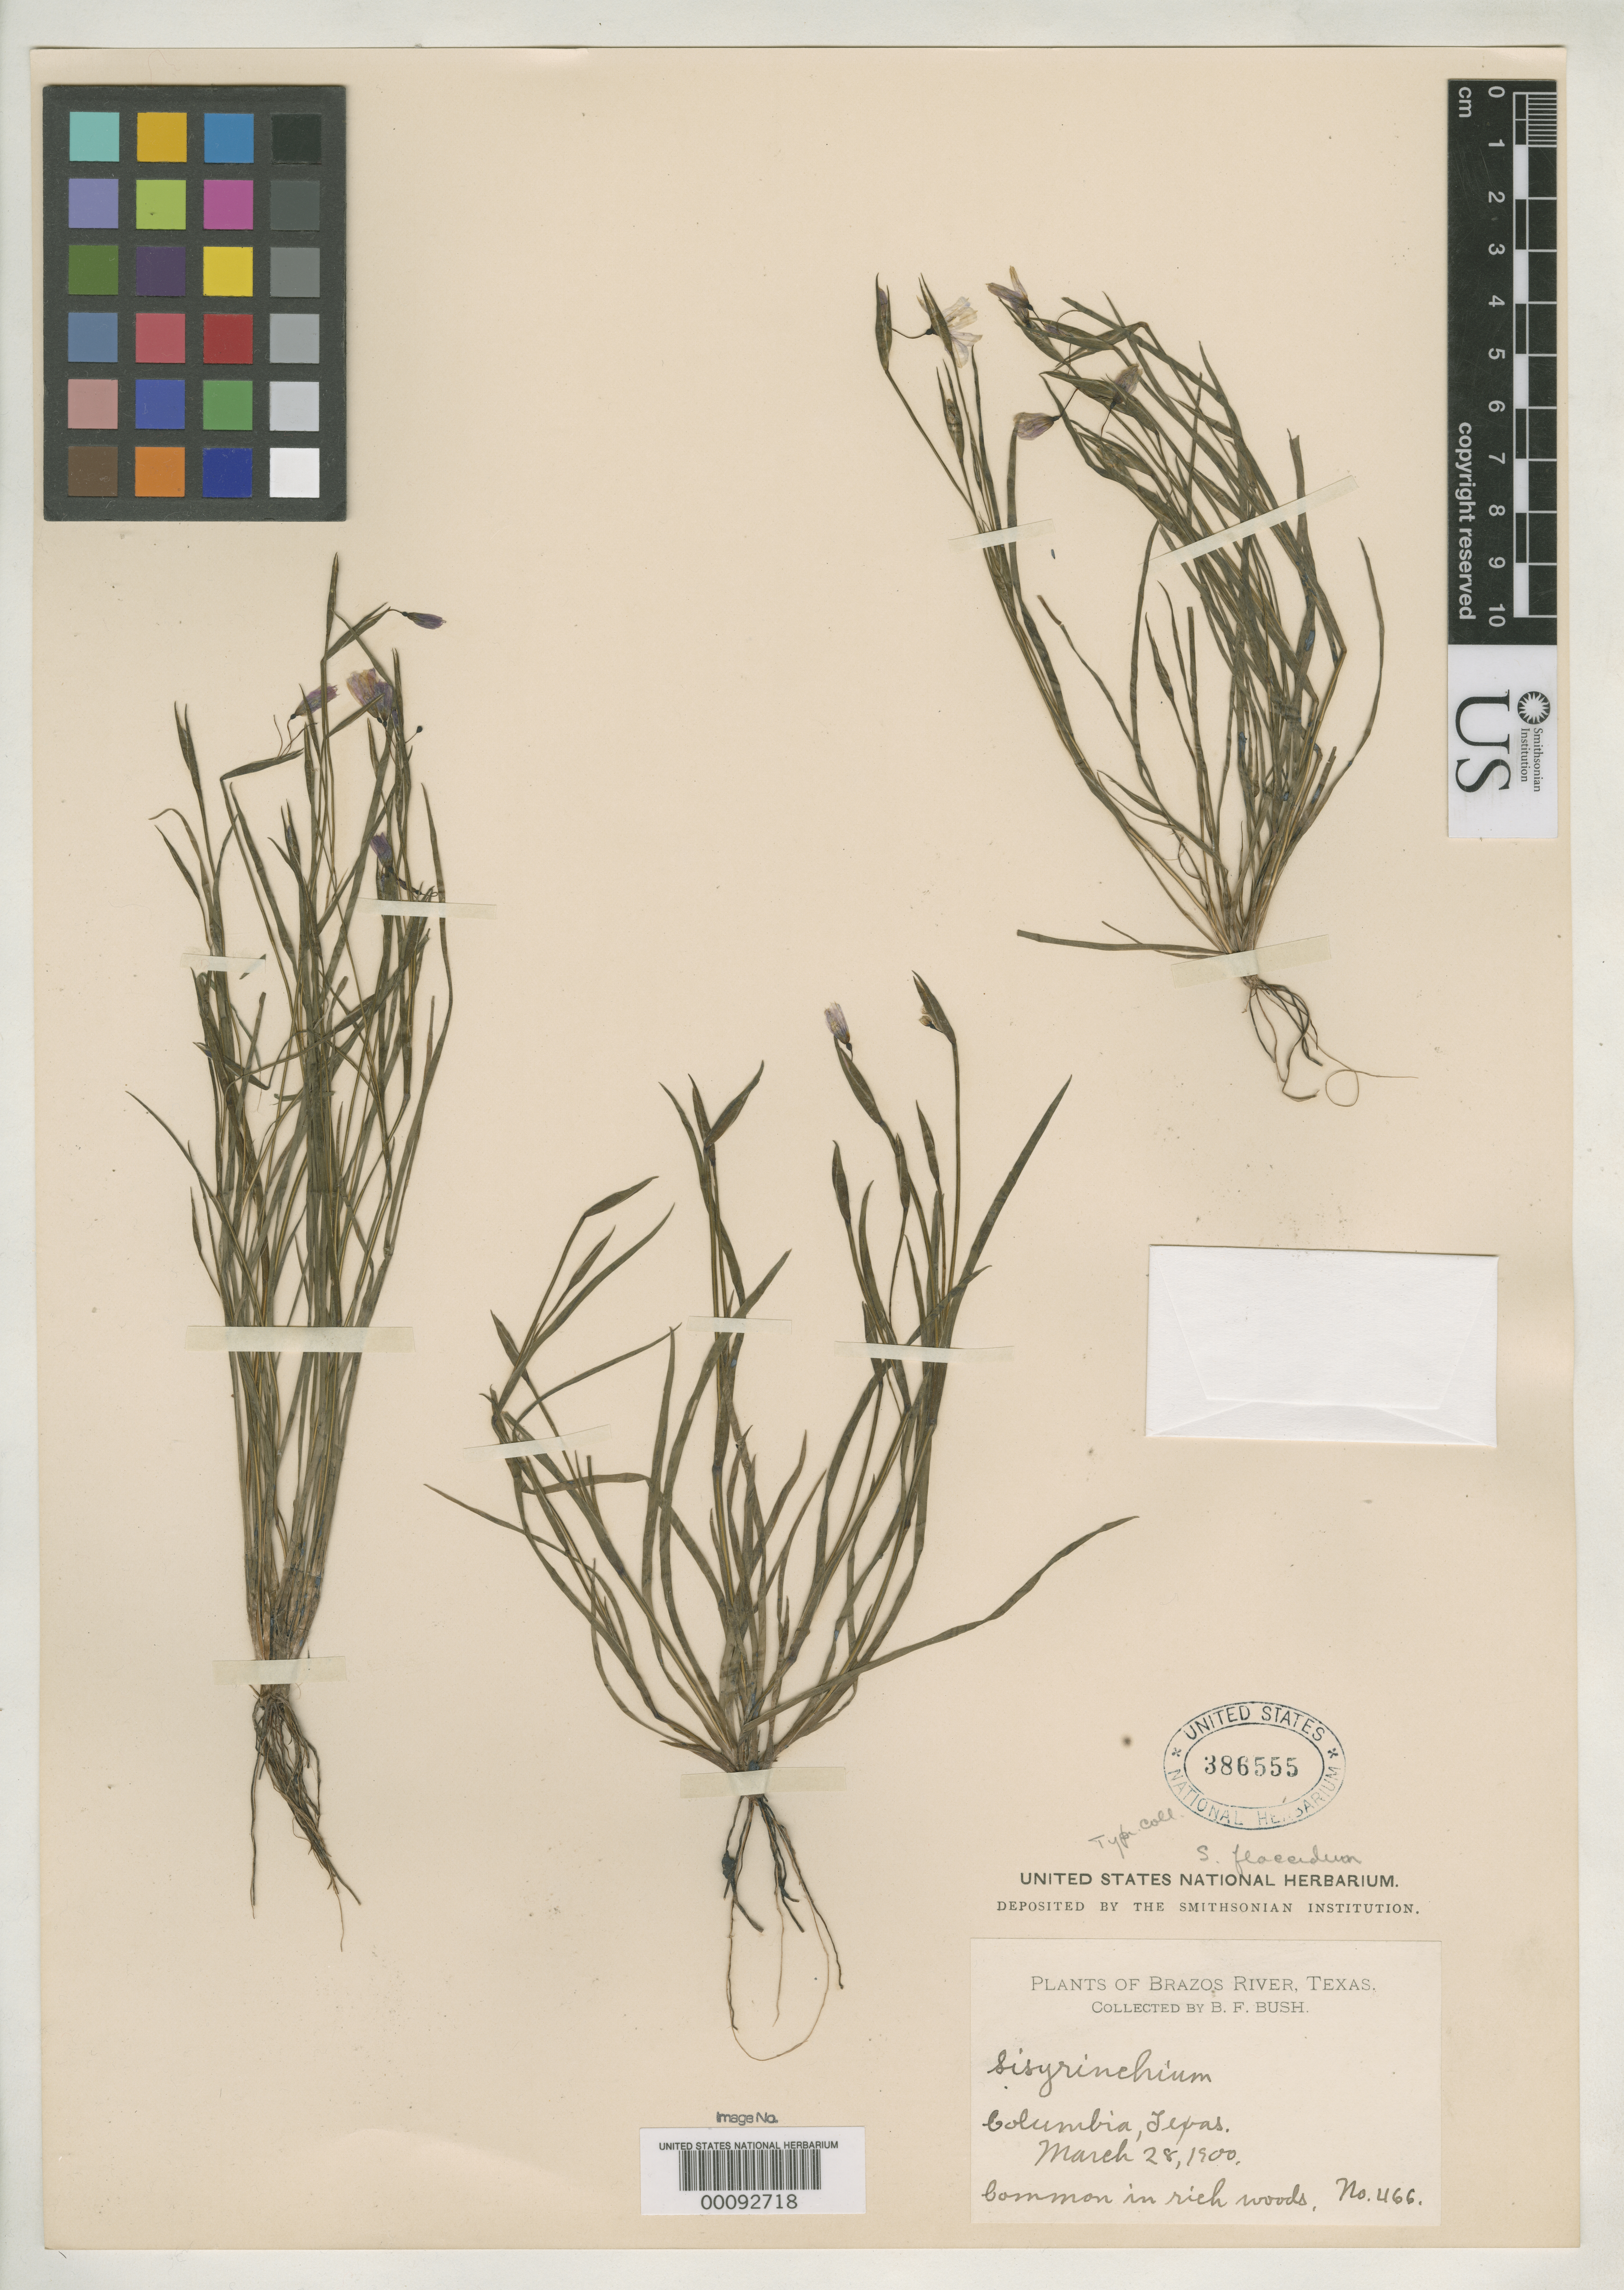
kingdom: Plantae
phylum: Tracheophyta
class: Liliopsida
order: Asparagales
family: Iridaceae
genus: Sisyrinchium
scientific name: Sisyrinchium flaccidum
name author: E.P. Bicknell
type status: Isotype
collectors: B. F. Bush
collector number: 466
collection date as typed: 28 Mar 1900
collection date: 1900-03-28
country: United States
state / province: Texas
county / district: Brazoria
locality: Columbia.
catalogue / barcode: US 386555